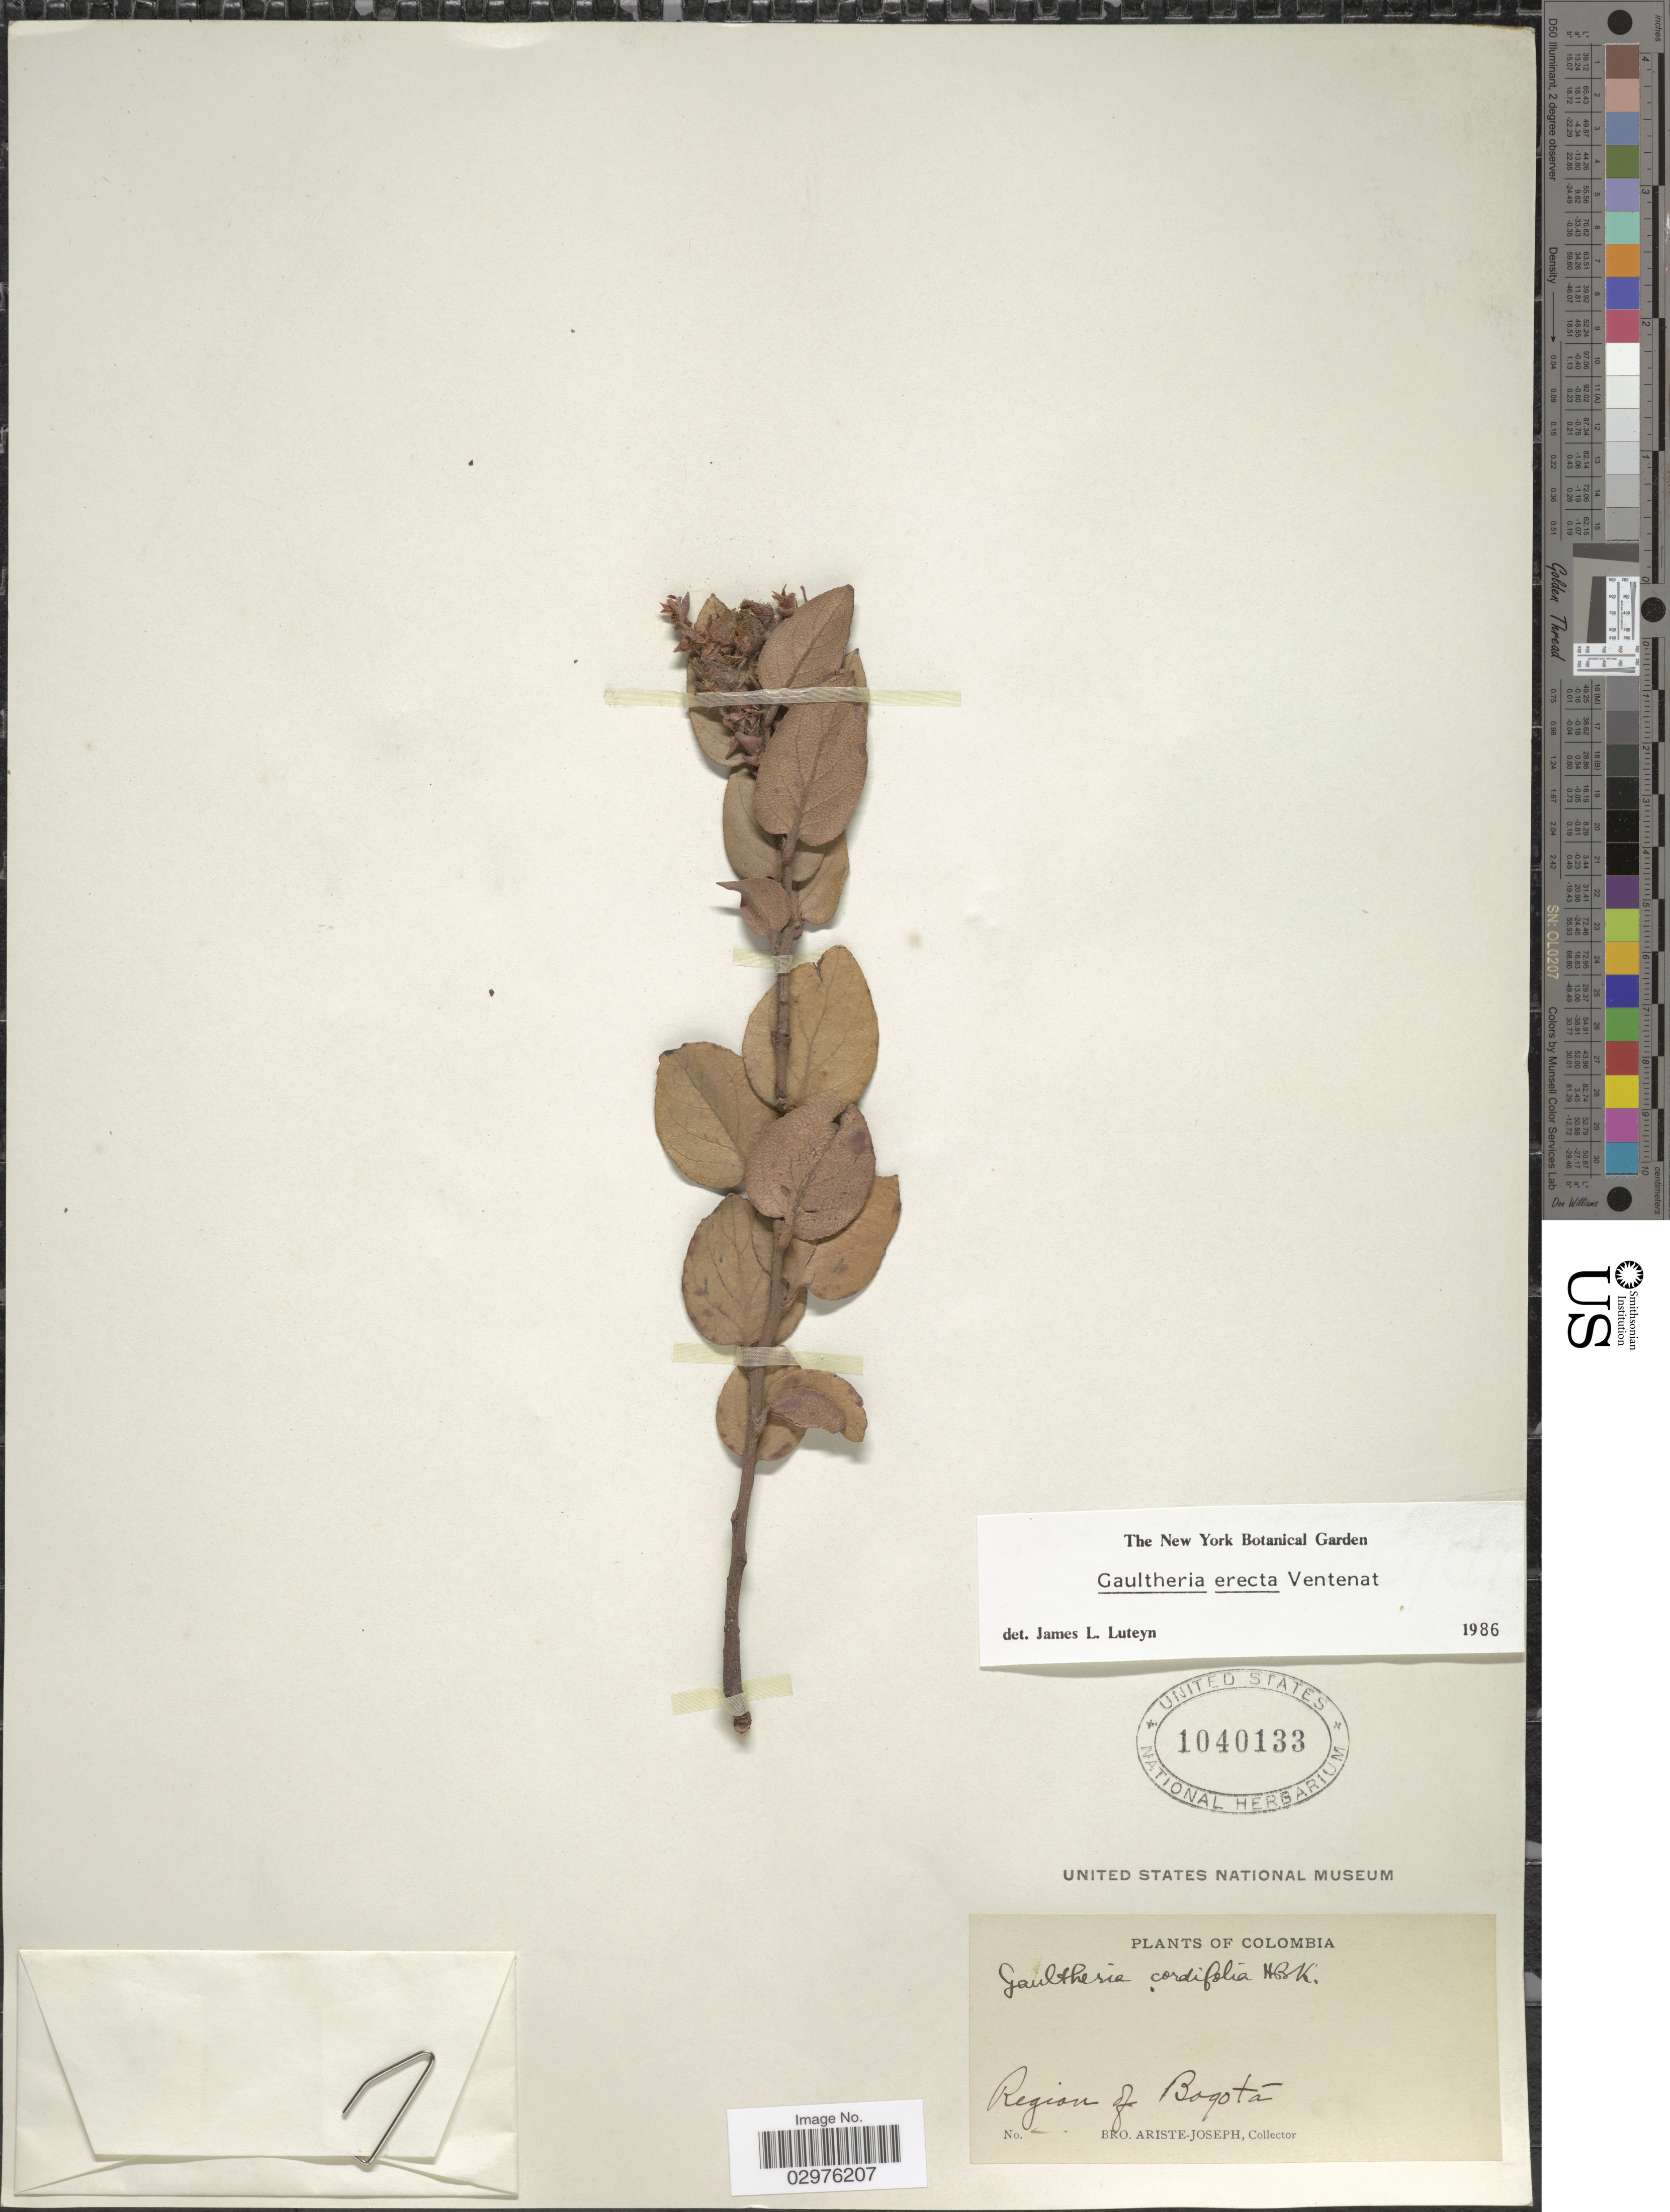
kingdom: Plantae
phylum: Tracheophyta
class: Magnoliopsida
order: Ericales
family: Ericaceae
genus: Gaultheria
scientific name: Gaultheria erecta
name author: Vent.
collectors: Bro. Ariste-Joseph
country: Colombia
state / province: Bogota D.C.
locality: Region of Bogotá.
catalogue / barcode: US 1040133